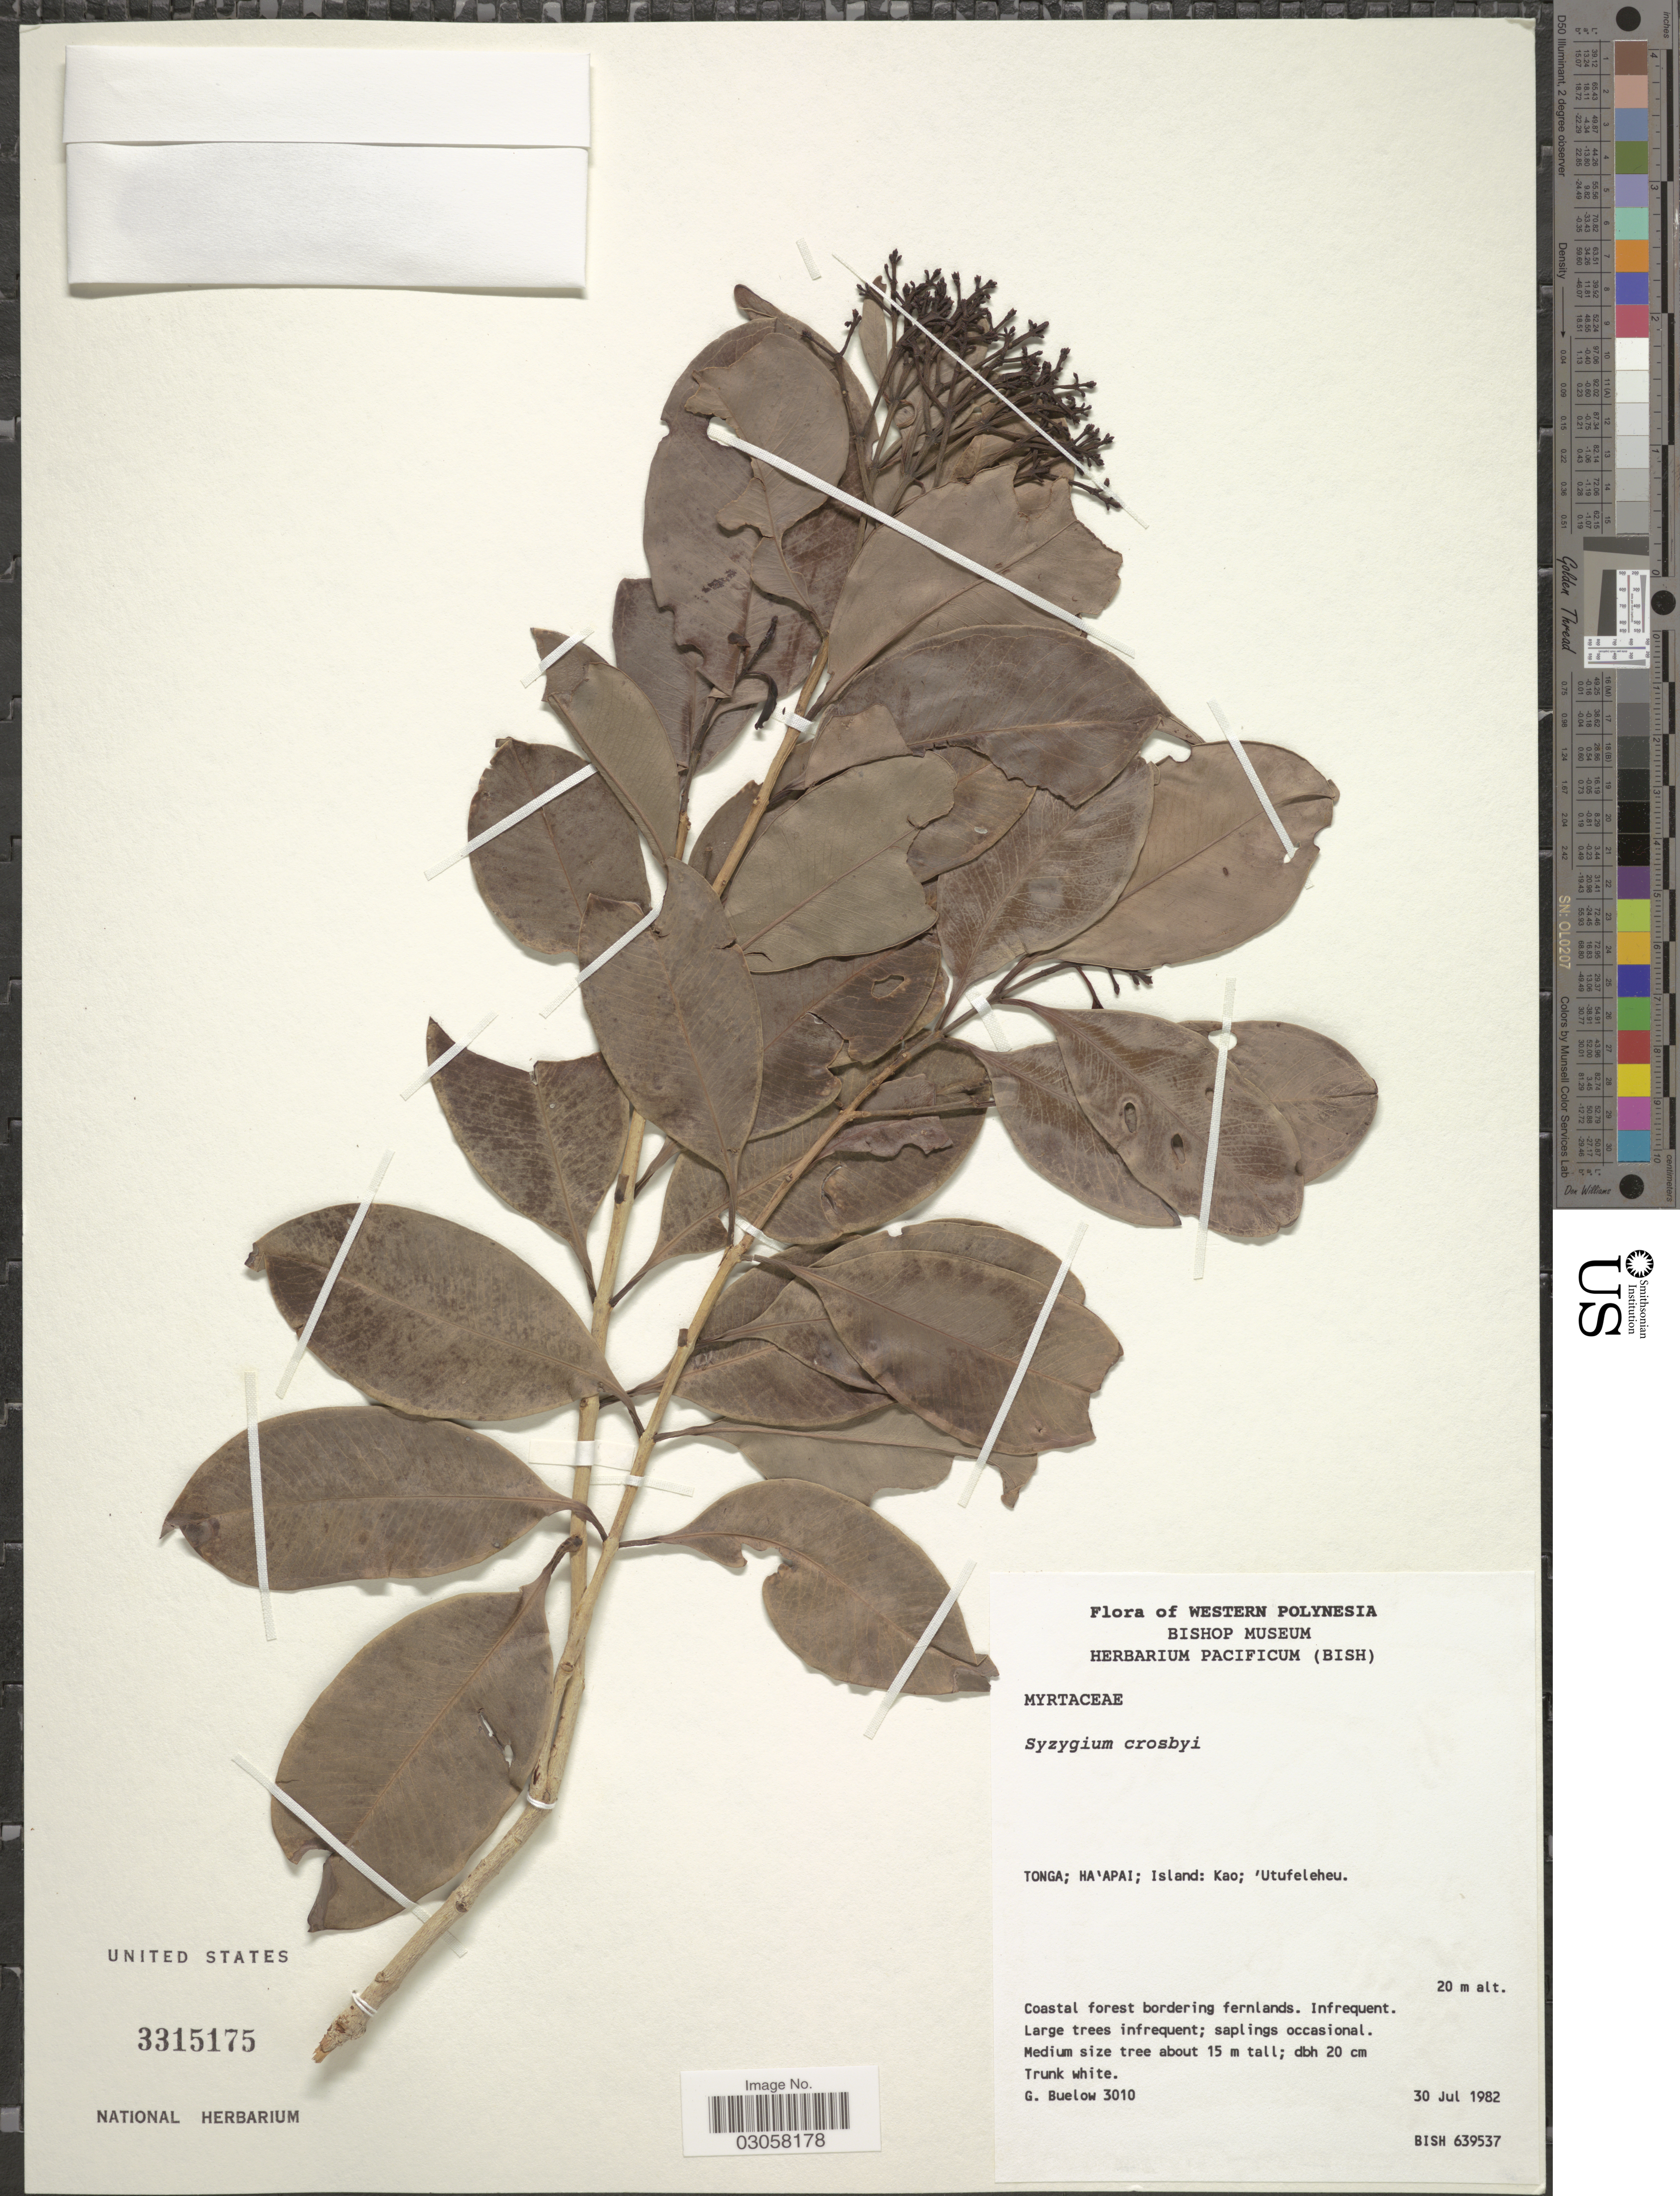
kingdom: Plantae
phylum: Tracheophyta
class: Magnoliopsida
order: Myrtales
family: Myrtaceae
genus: Syzygium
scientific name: Syzygium crosbyi ined.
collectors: G. Buelow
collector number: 3010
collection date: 1982-07-30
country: Tonga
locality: Western Polynesia. Ha'Apai; Island: Kao; 'Utufeleheu.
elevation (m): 20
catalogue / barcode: US 3315175